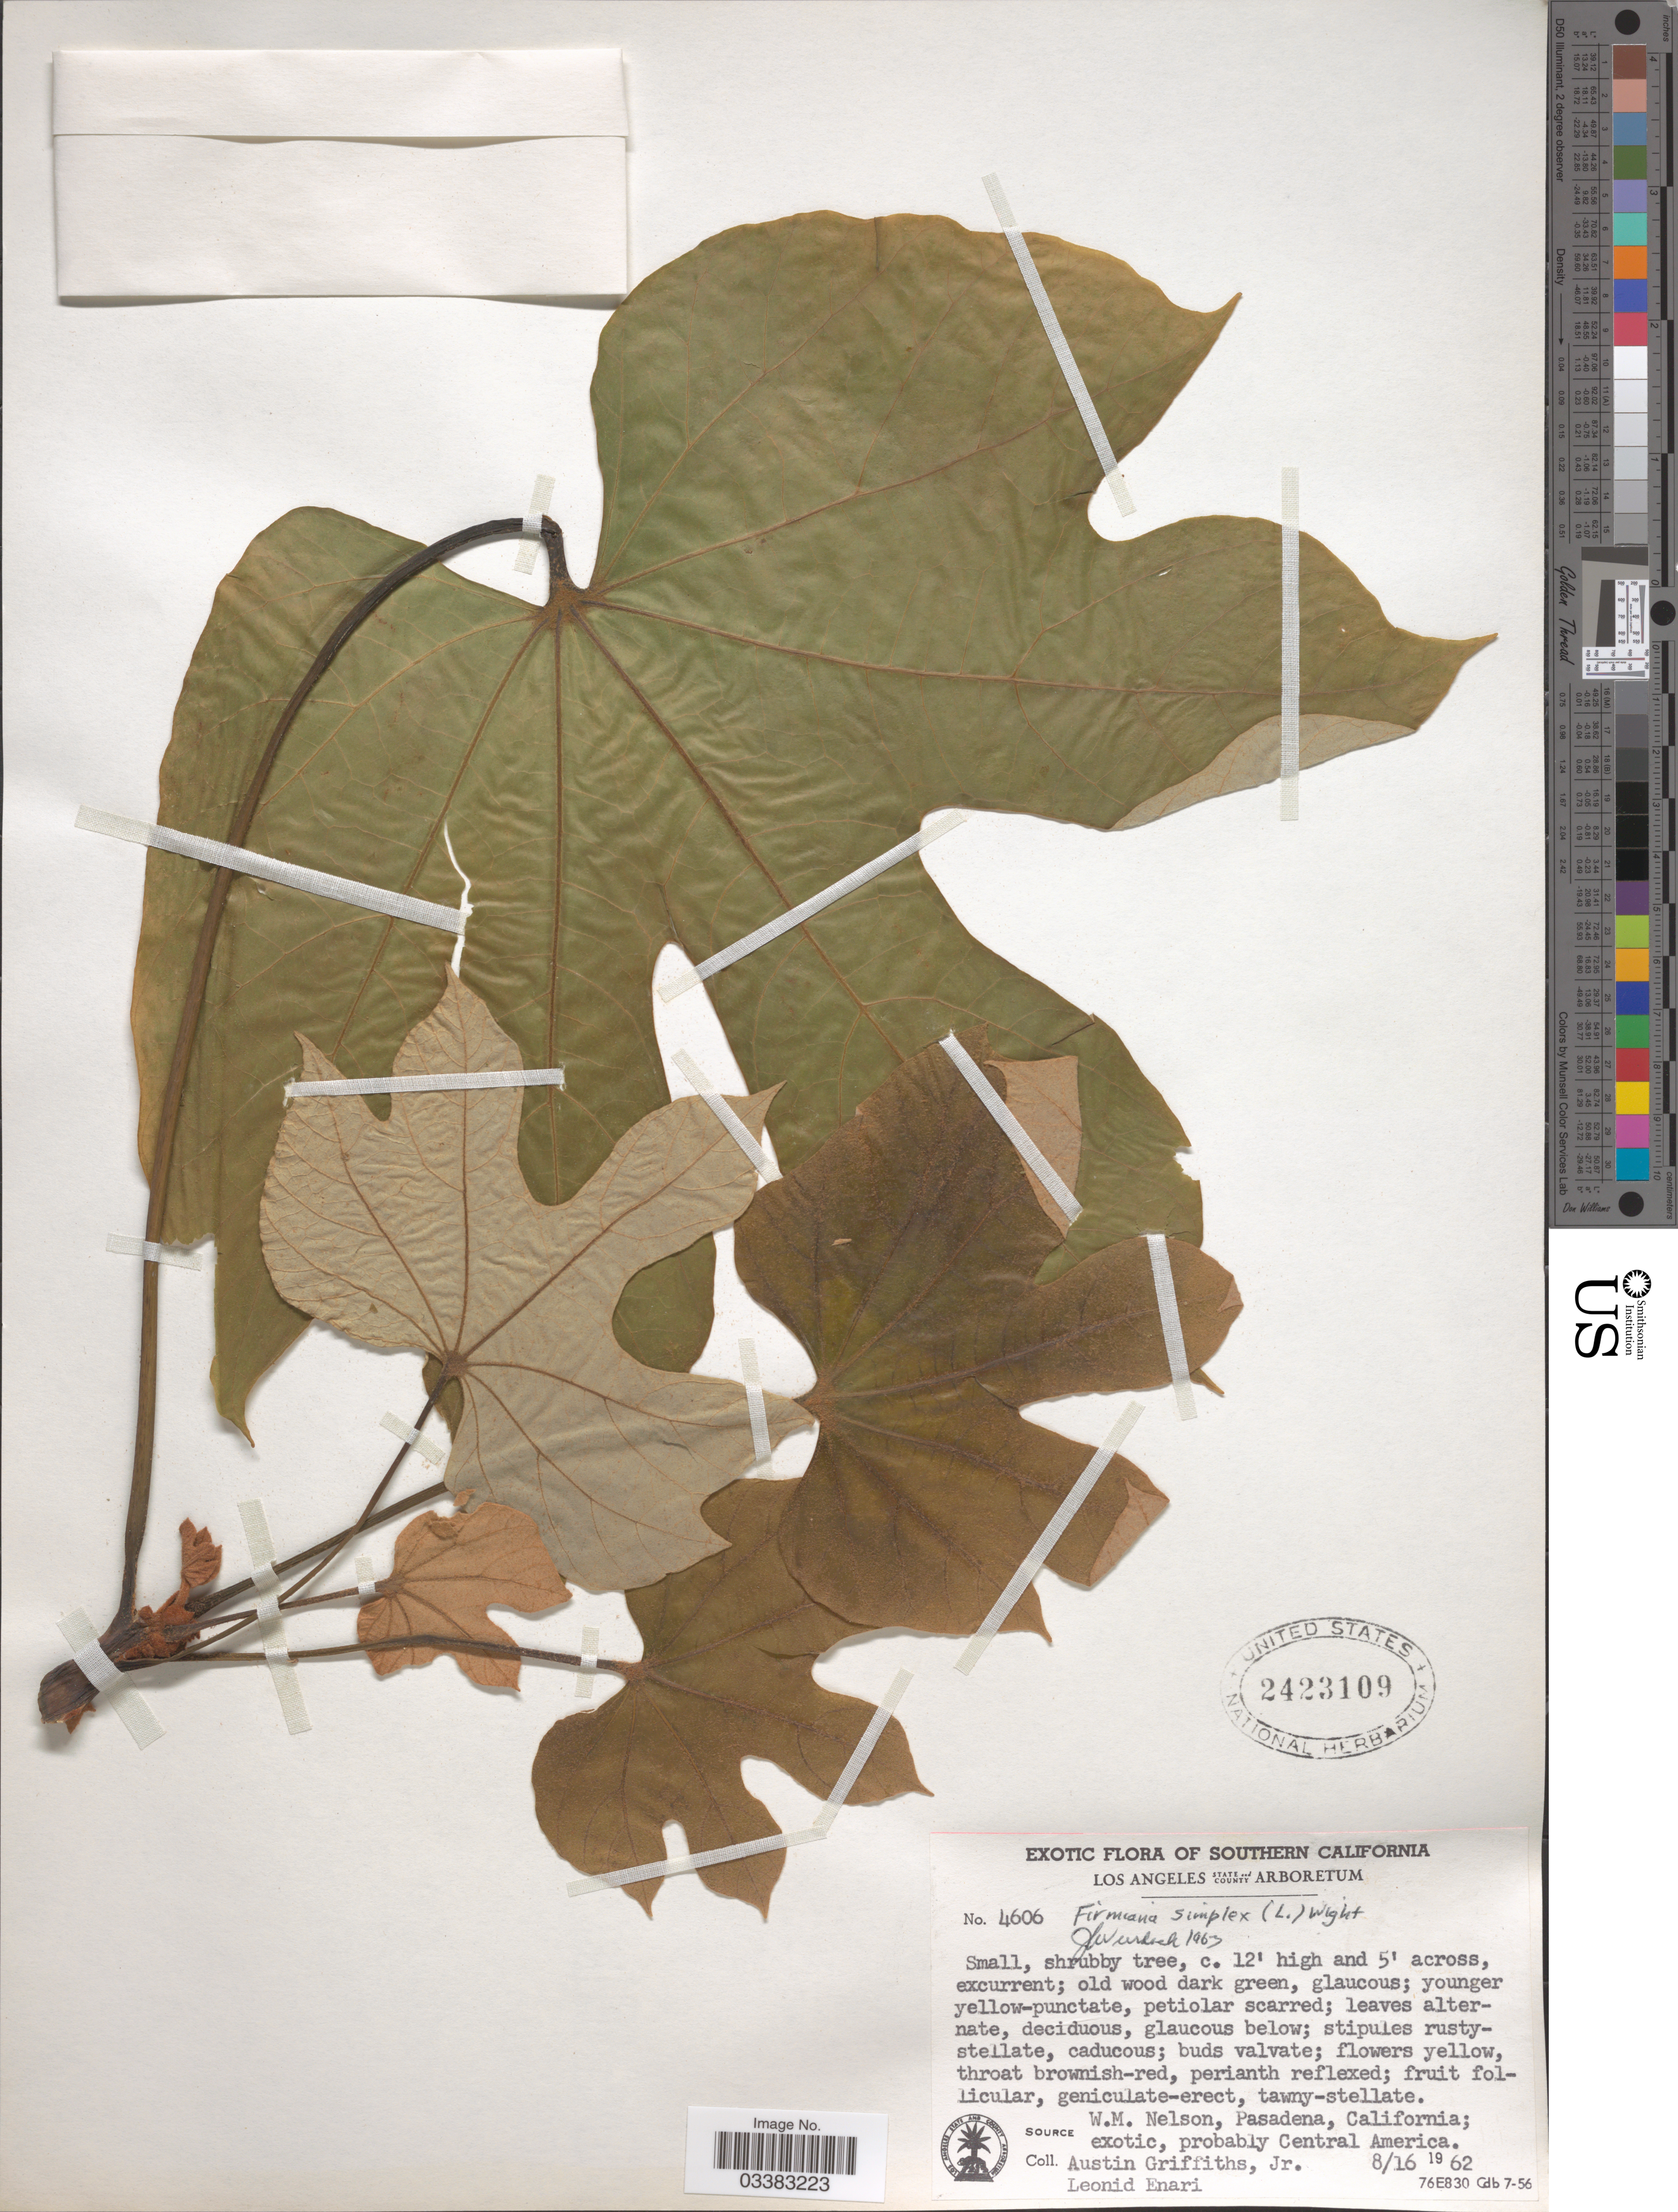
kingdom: Plantae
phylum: Tracheophyta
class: Magnoliopsida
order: Malvales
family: Malvaceae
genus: Firmiana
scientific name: Firmiana simplex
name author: (L.) W. Wight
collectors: A. Griffiths & L. Enari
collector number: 4606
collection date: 1962-08-16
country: United States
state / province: California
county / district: Los Angeles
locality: Southern California. Los Angeles State and County Arboretum.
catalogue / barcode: US 2423109